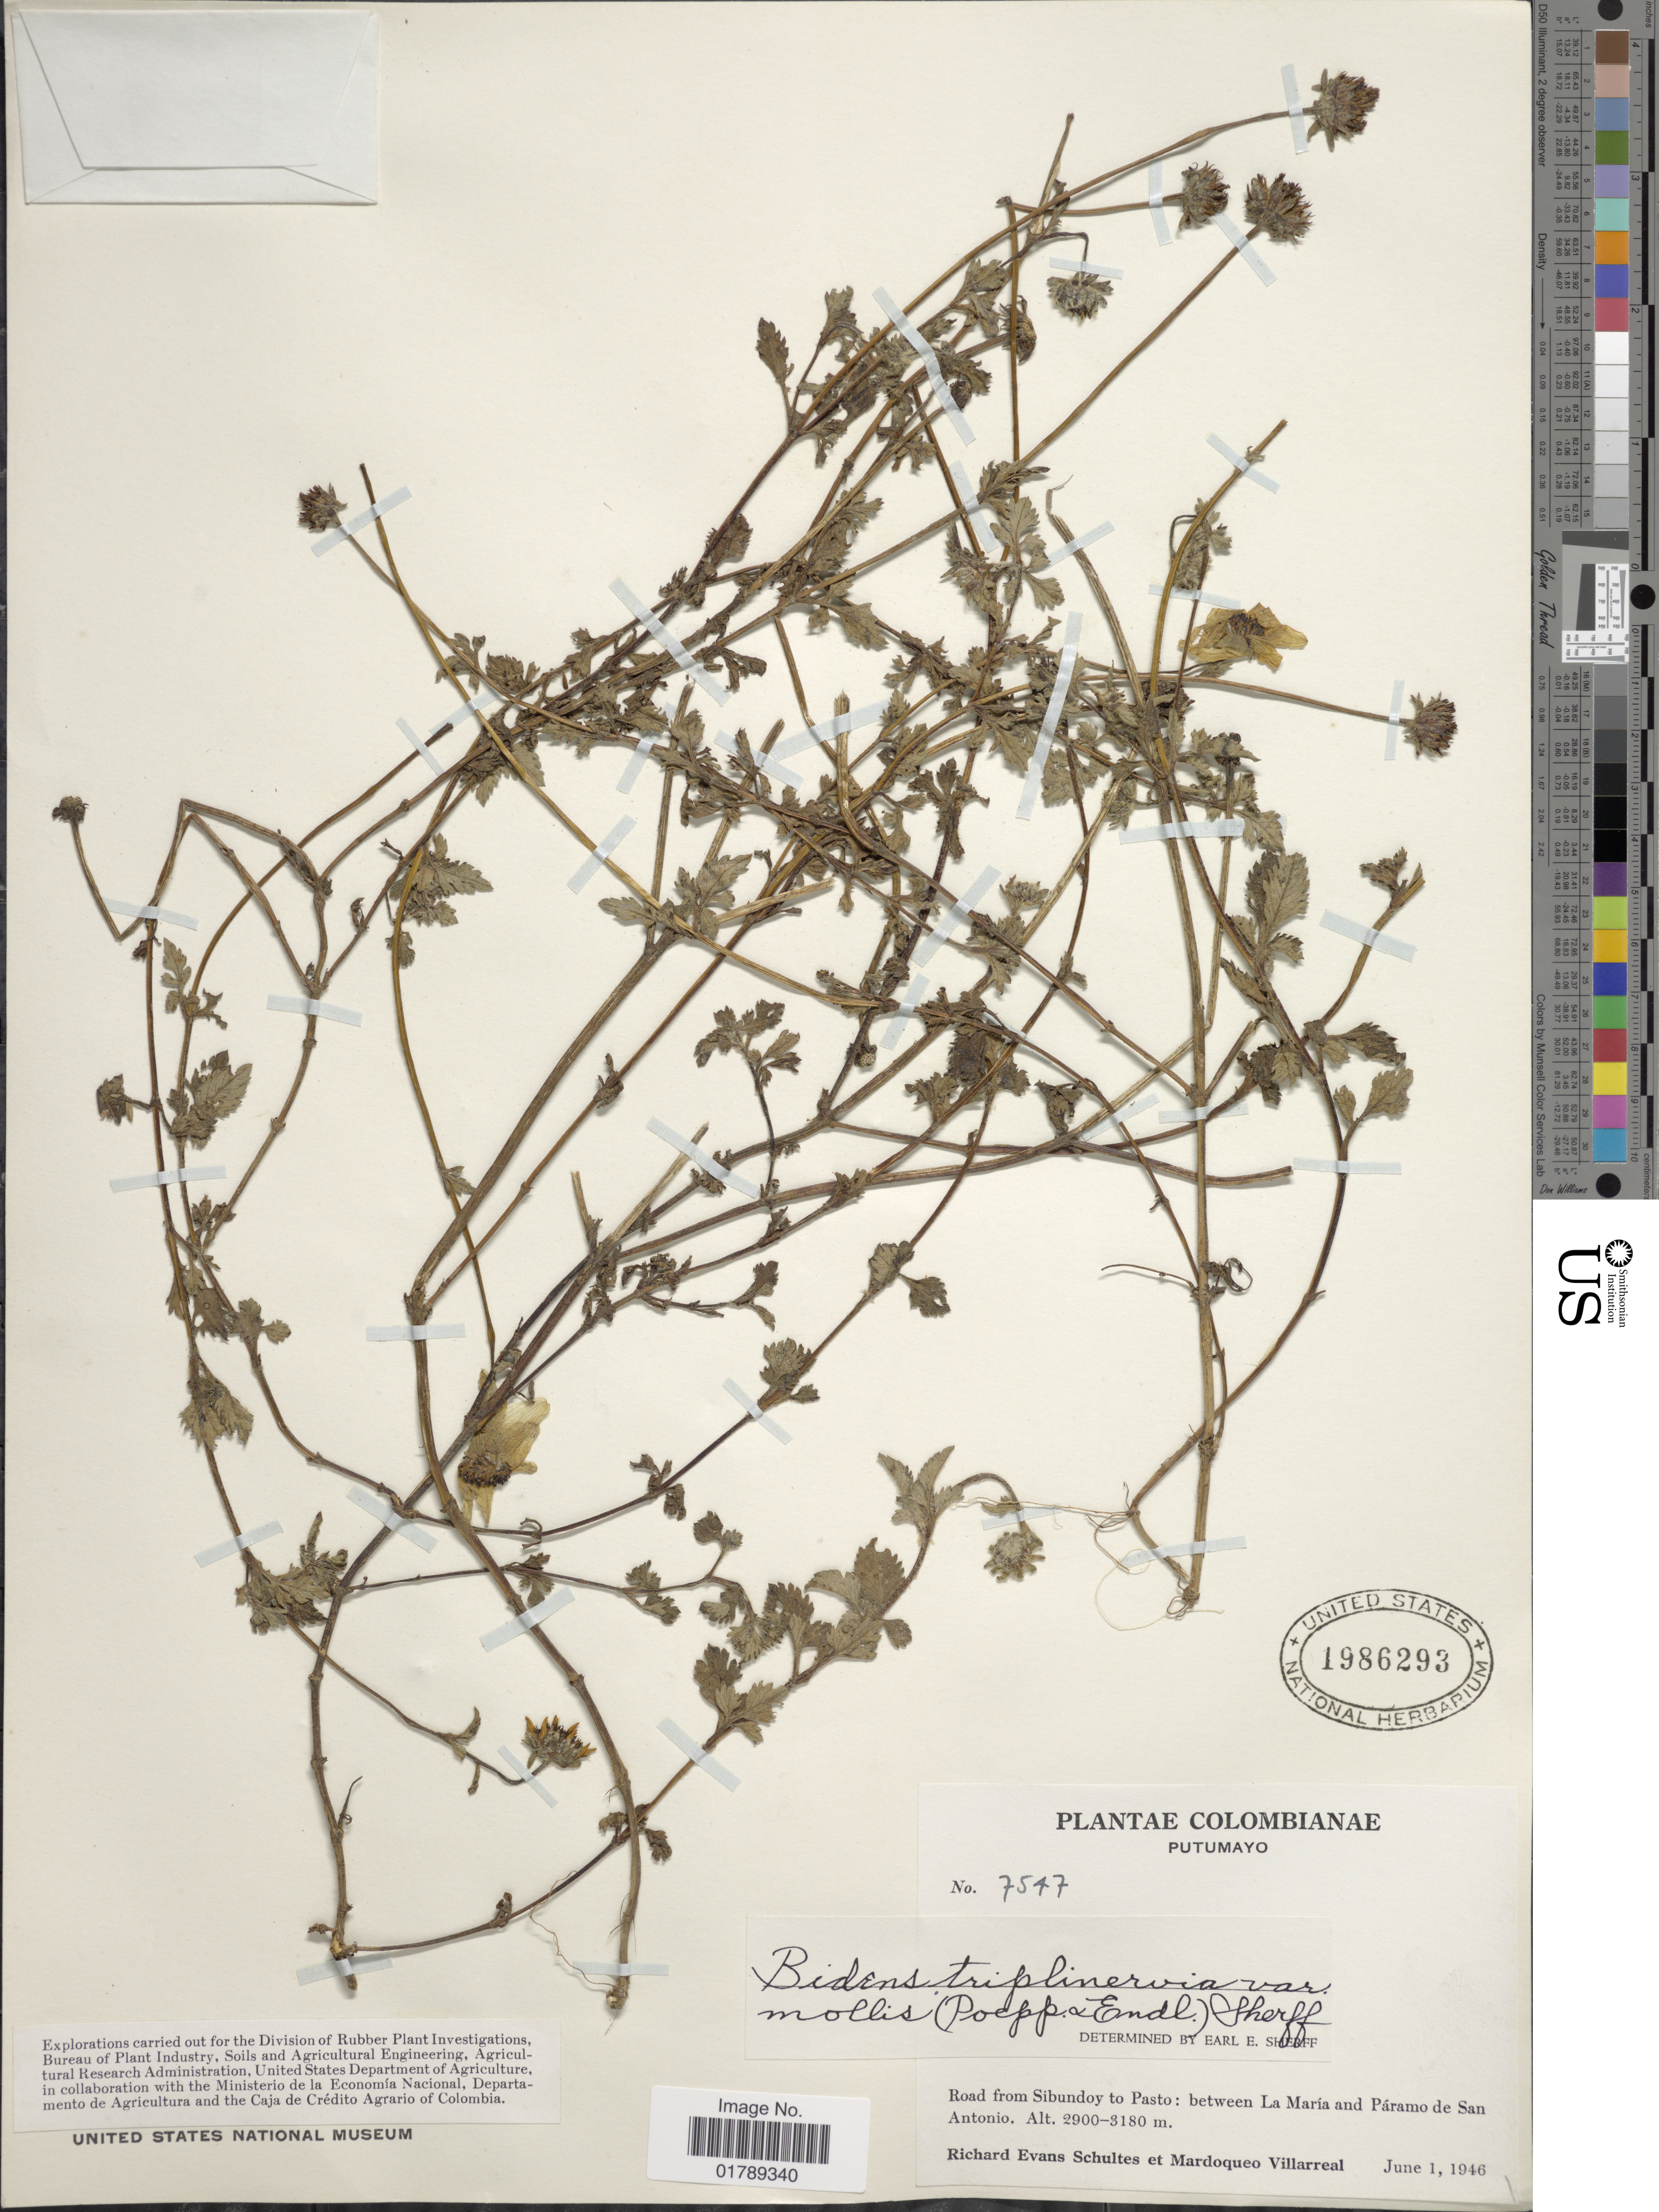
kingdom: Plantae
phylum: Tracheophyta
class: Magnoliopsida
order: Asterales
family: Asteraceae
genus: Bidens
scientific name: Bidens triplinervia var. mollis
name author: (Poepp.) Sherff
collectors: R. E. Schultes & M. Villareal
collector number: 7547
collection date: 1946-06-01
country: Colombia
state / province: Putumayo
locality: Road from Sibundoy to Pasto: between La María and Páramo de San Antonio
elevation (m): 2900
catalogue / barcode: US 1986293